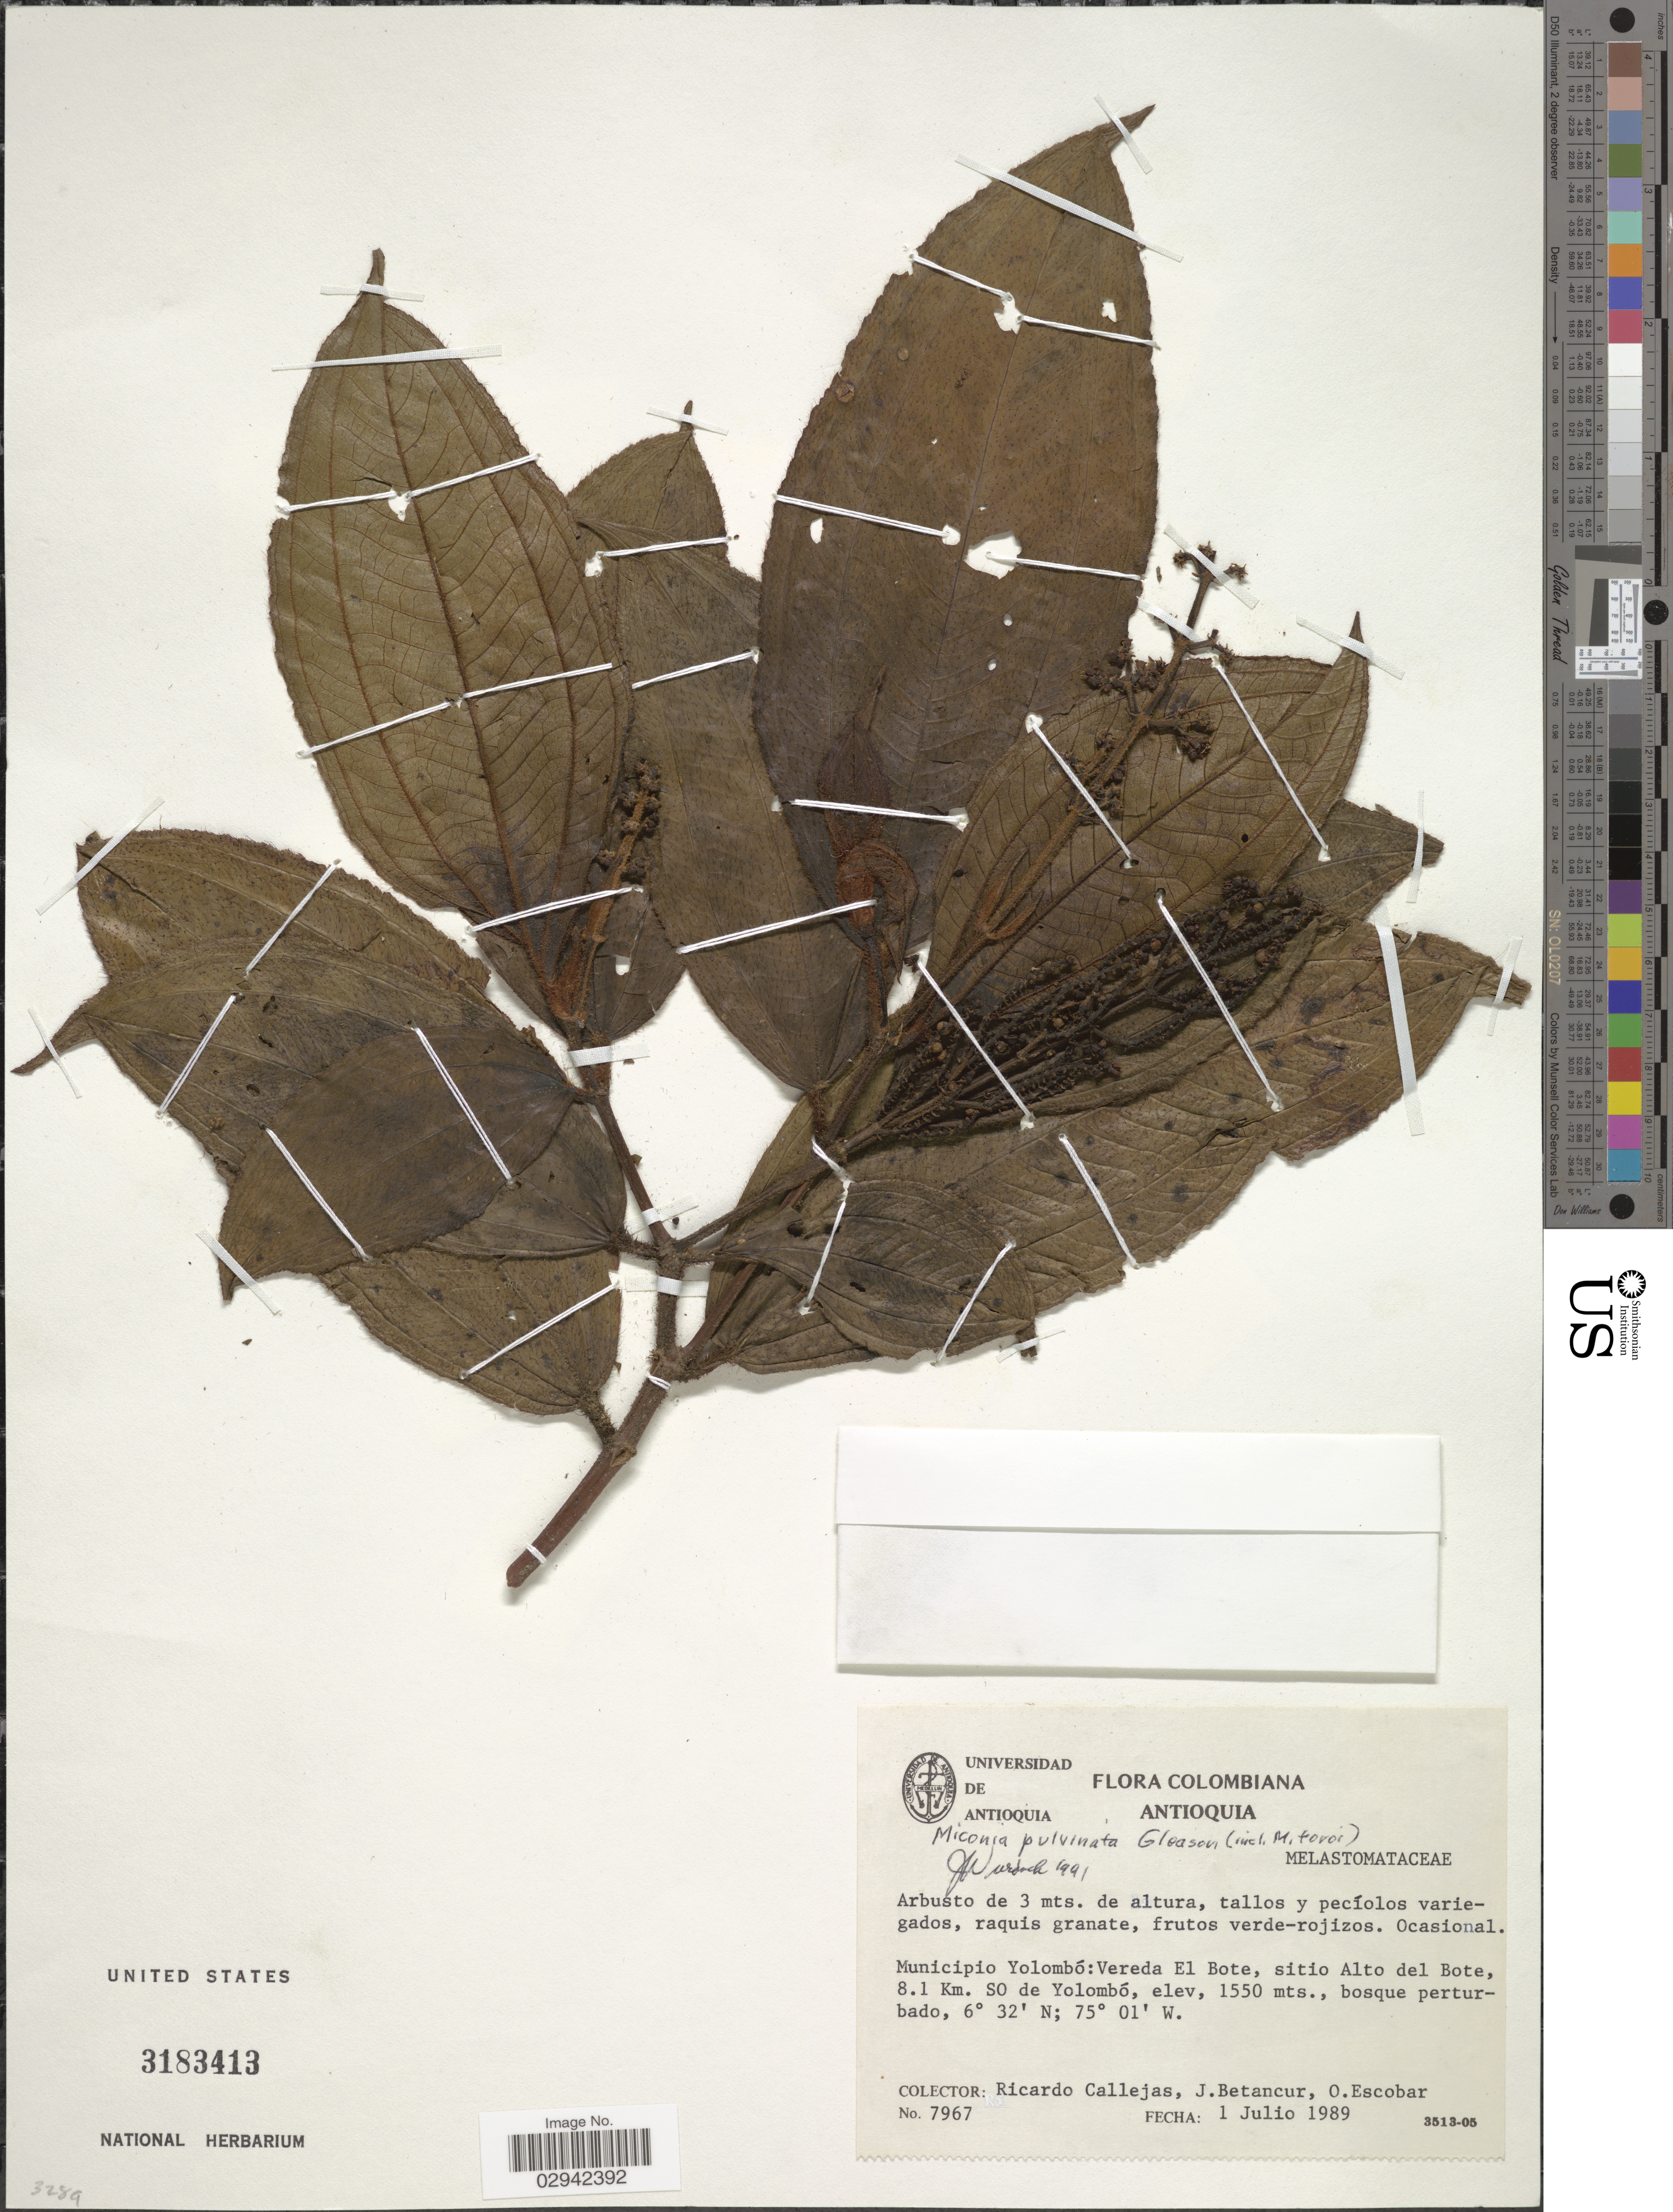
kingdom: Plantae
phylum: Tracheophyta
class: Magnoliopsida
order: Myrtales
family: Melastomataceae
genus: Miconia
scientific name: Miconia pulvinata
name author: Gleason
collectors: R. Callejas, J. Betancur & O. Escobar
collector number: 7967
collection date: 1989-07-01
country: Colombia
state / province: Antioquia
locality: Municipio Yolombó: Vereda El Bote, sitio Alto del Bote, 8.1 Km. SO de Yolombó.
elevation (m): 1550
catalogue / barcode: US 3183413